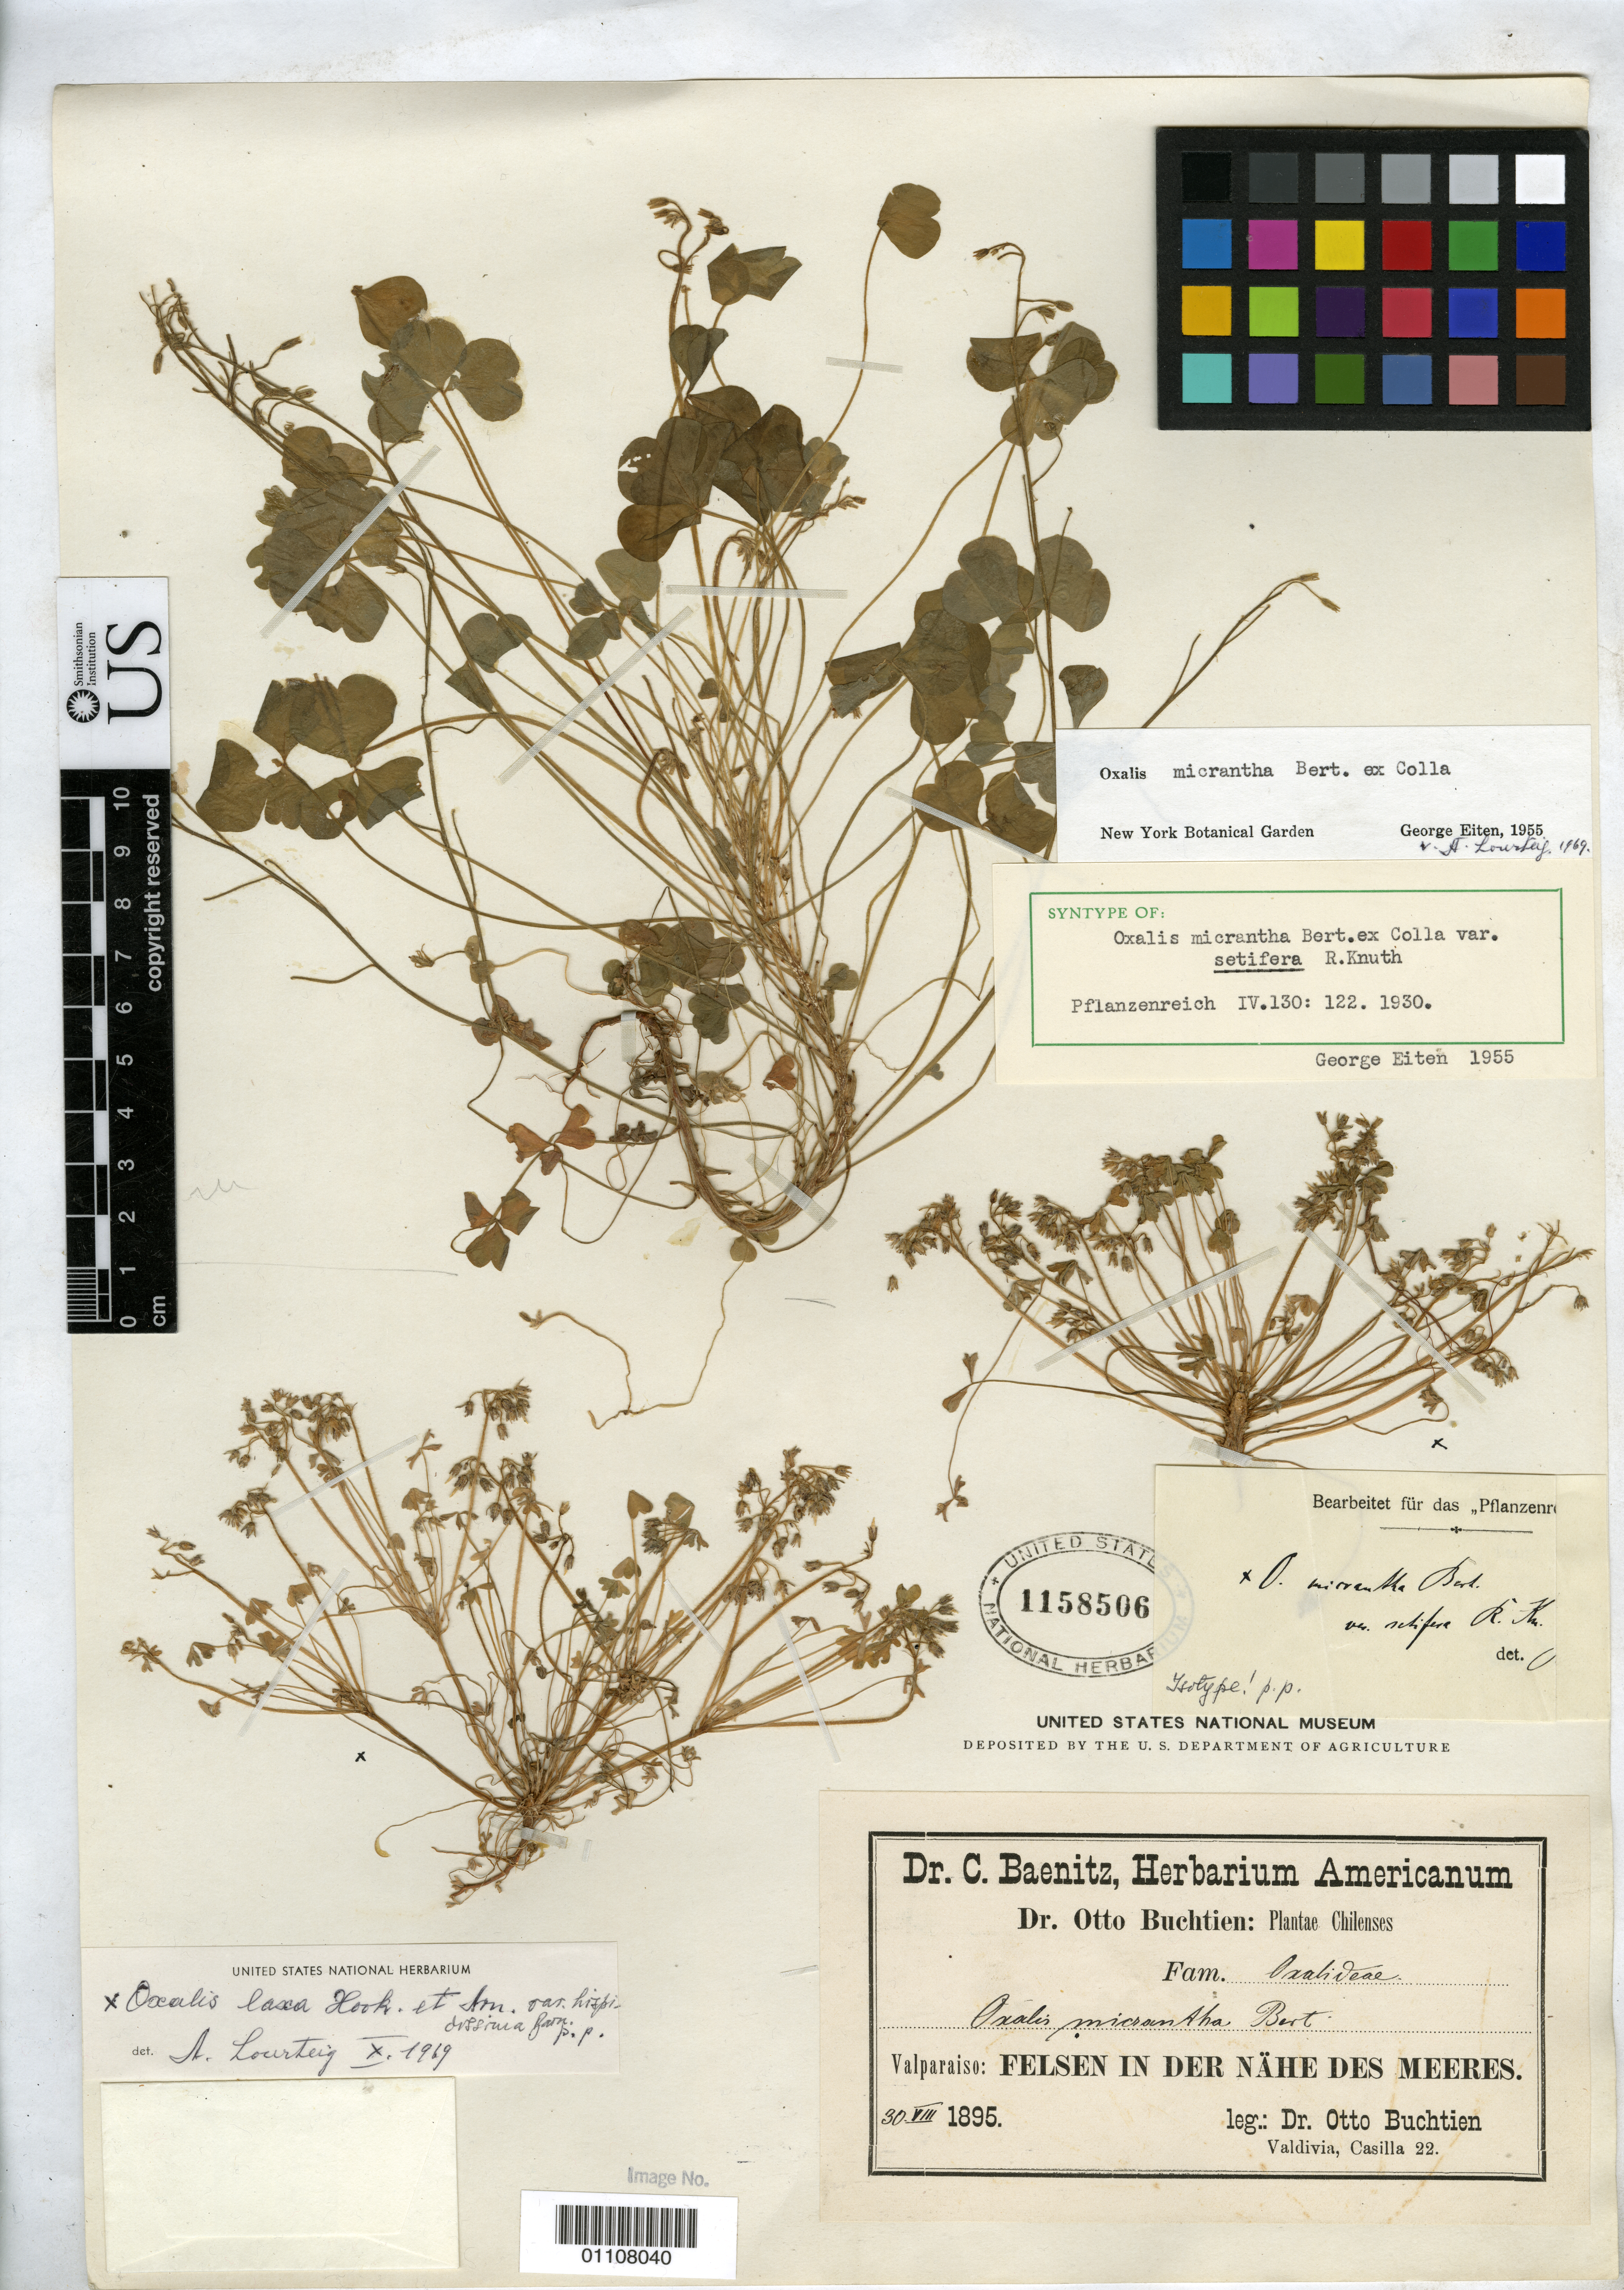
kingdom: Plantae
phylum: Tracheophyta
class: Magnoliopsida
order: Oxalidales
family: Oxalidaceae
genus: Oxalis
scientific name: Oxalis micrantha var. setifera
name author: R. Knuth in Engl.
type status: Syntype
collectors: O. Buchtein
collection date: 1895-08-30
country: Chile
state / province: Valparaíso (V)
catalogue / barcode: US 1158506